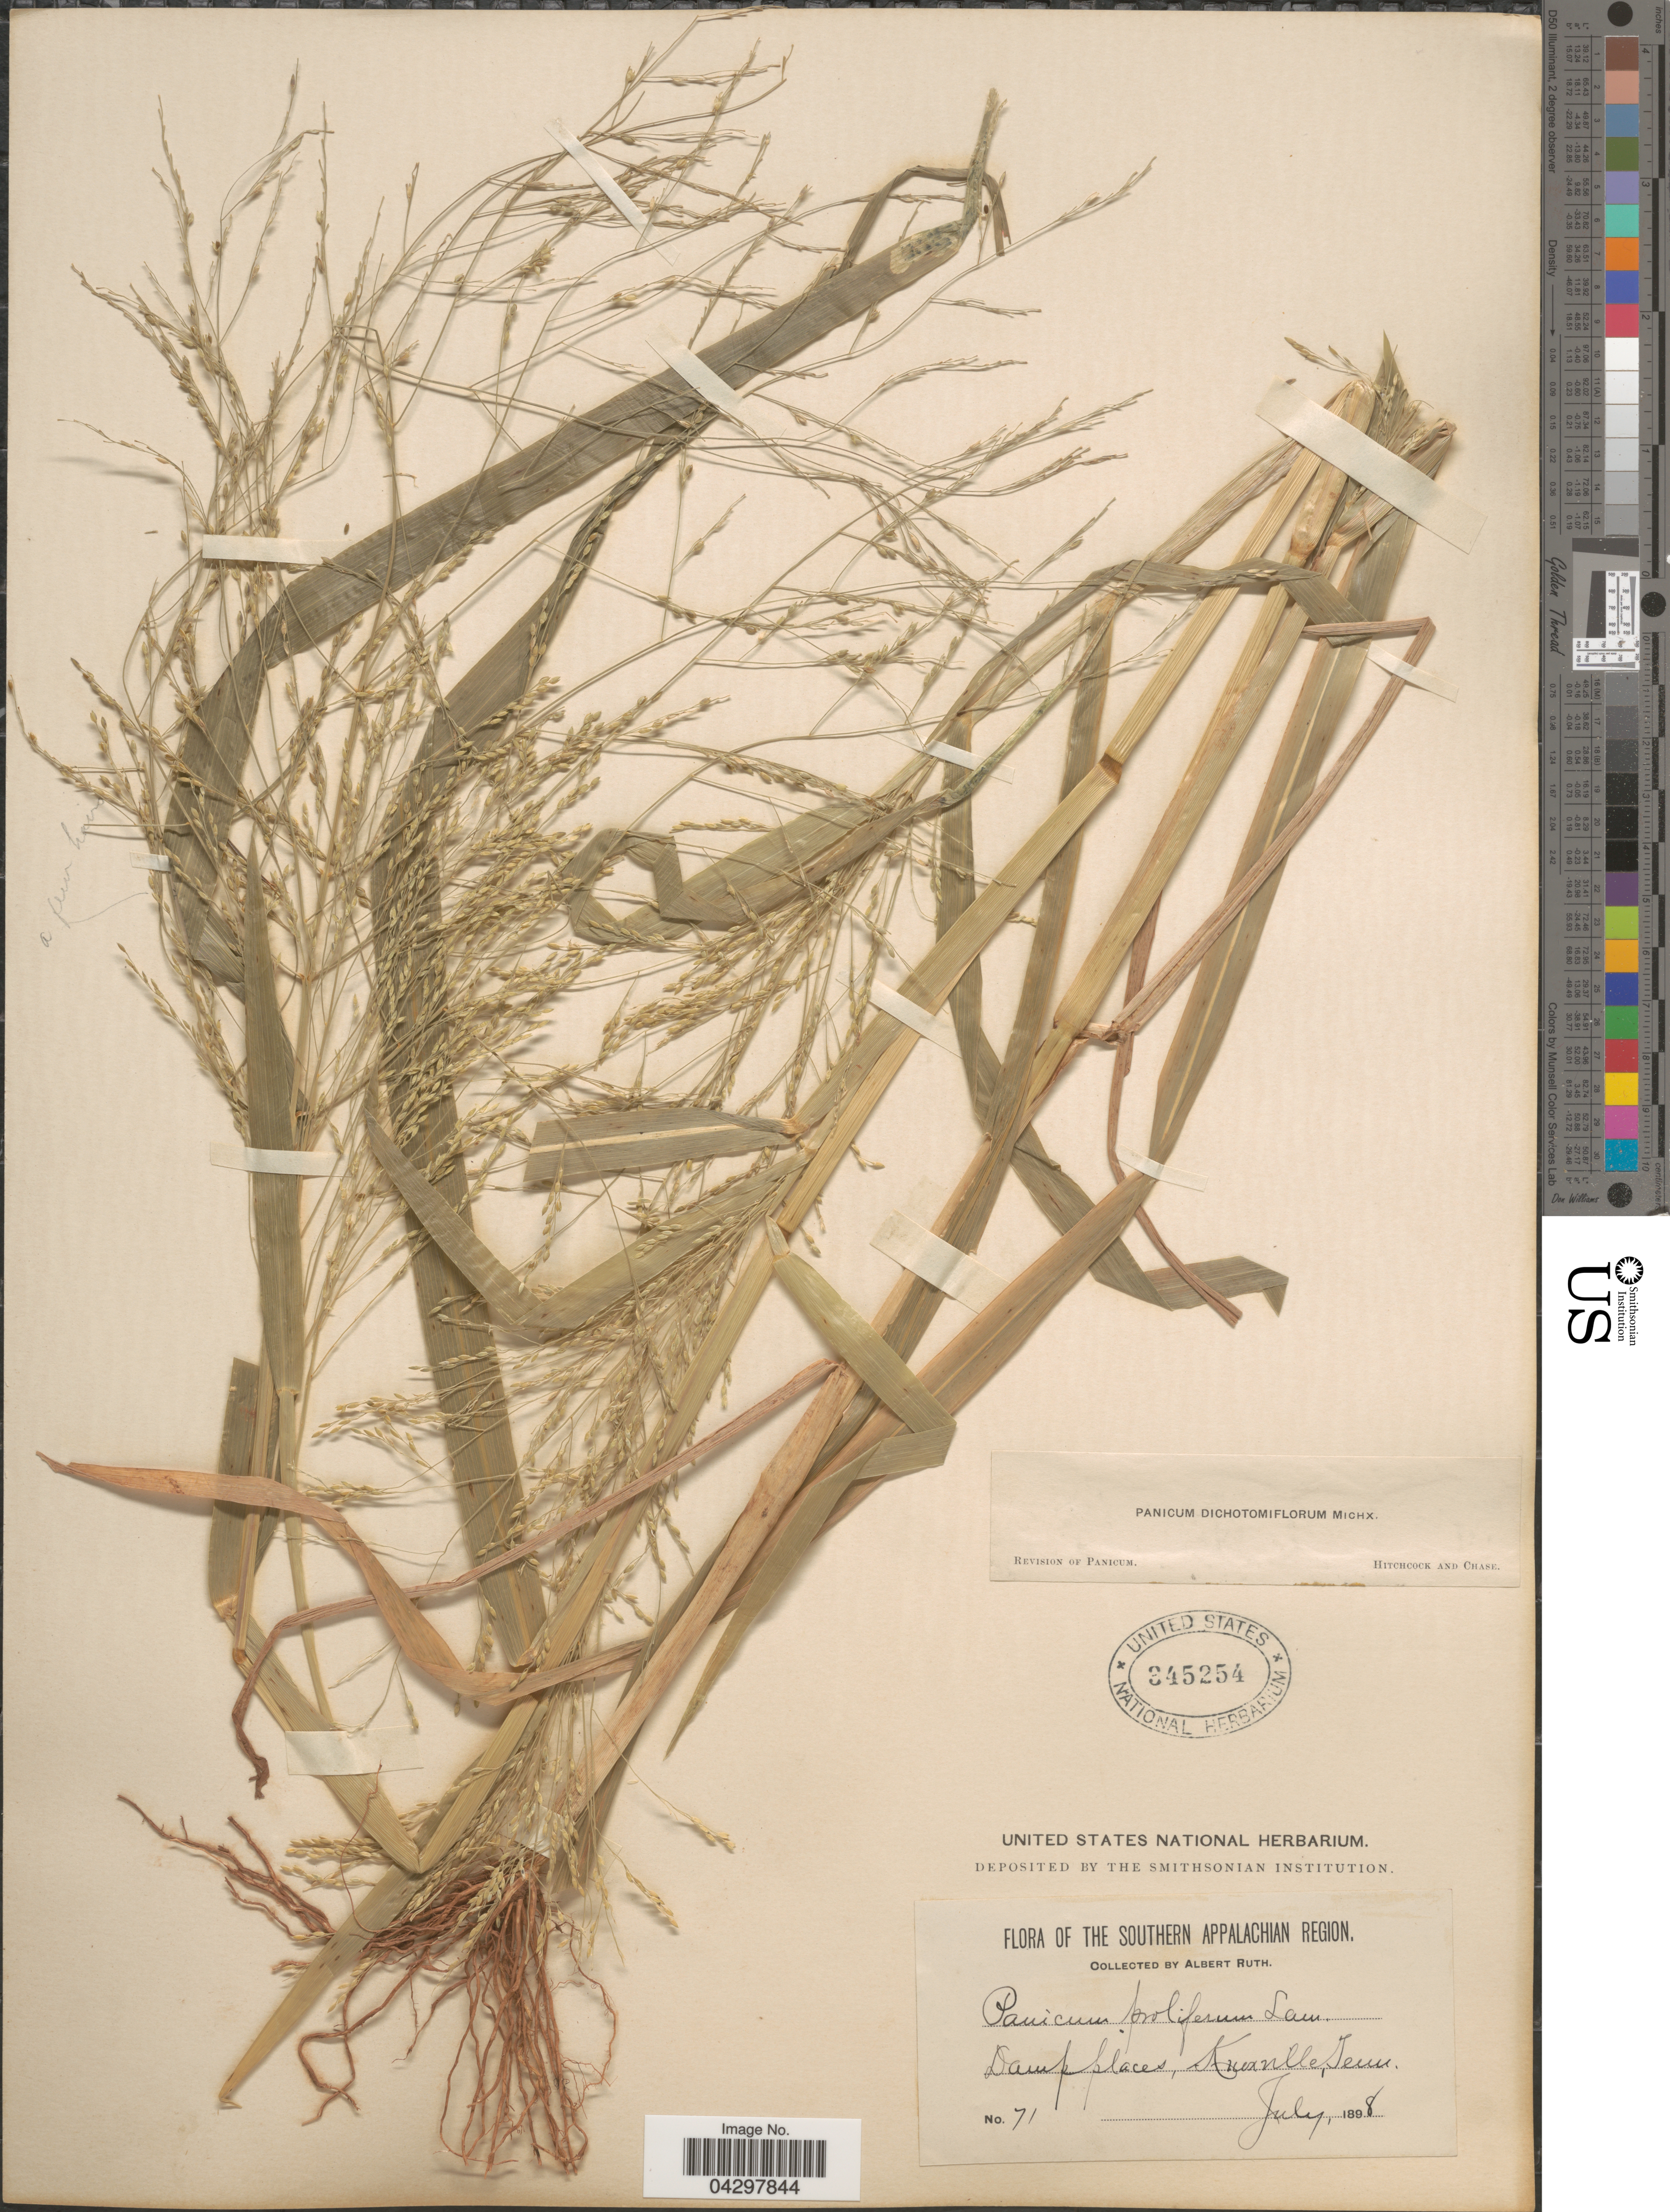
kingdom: Plantae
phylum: Tracheophyta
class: Liliopsida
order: Poales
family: Poaceae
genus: Panicum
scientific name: Panicum dichotomiflorum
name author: Michx.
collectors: A. Ruth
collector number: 71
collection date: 1898-07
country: United States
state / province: Tennessee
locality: The Southern Appalachian Region. Knoxville.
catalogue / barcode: US 345254